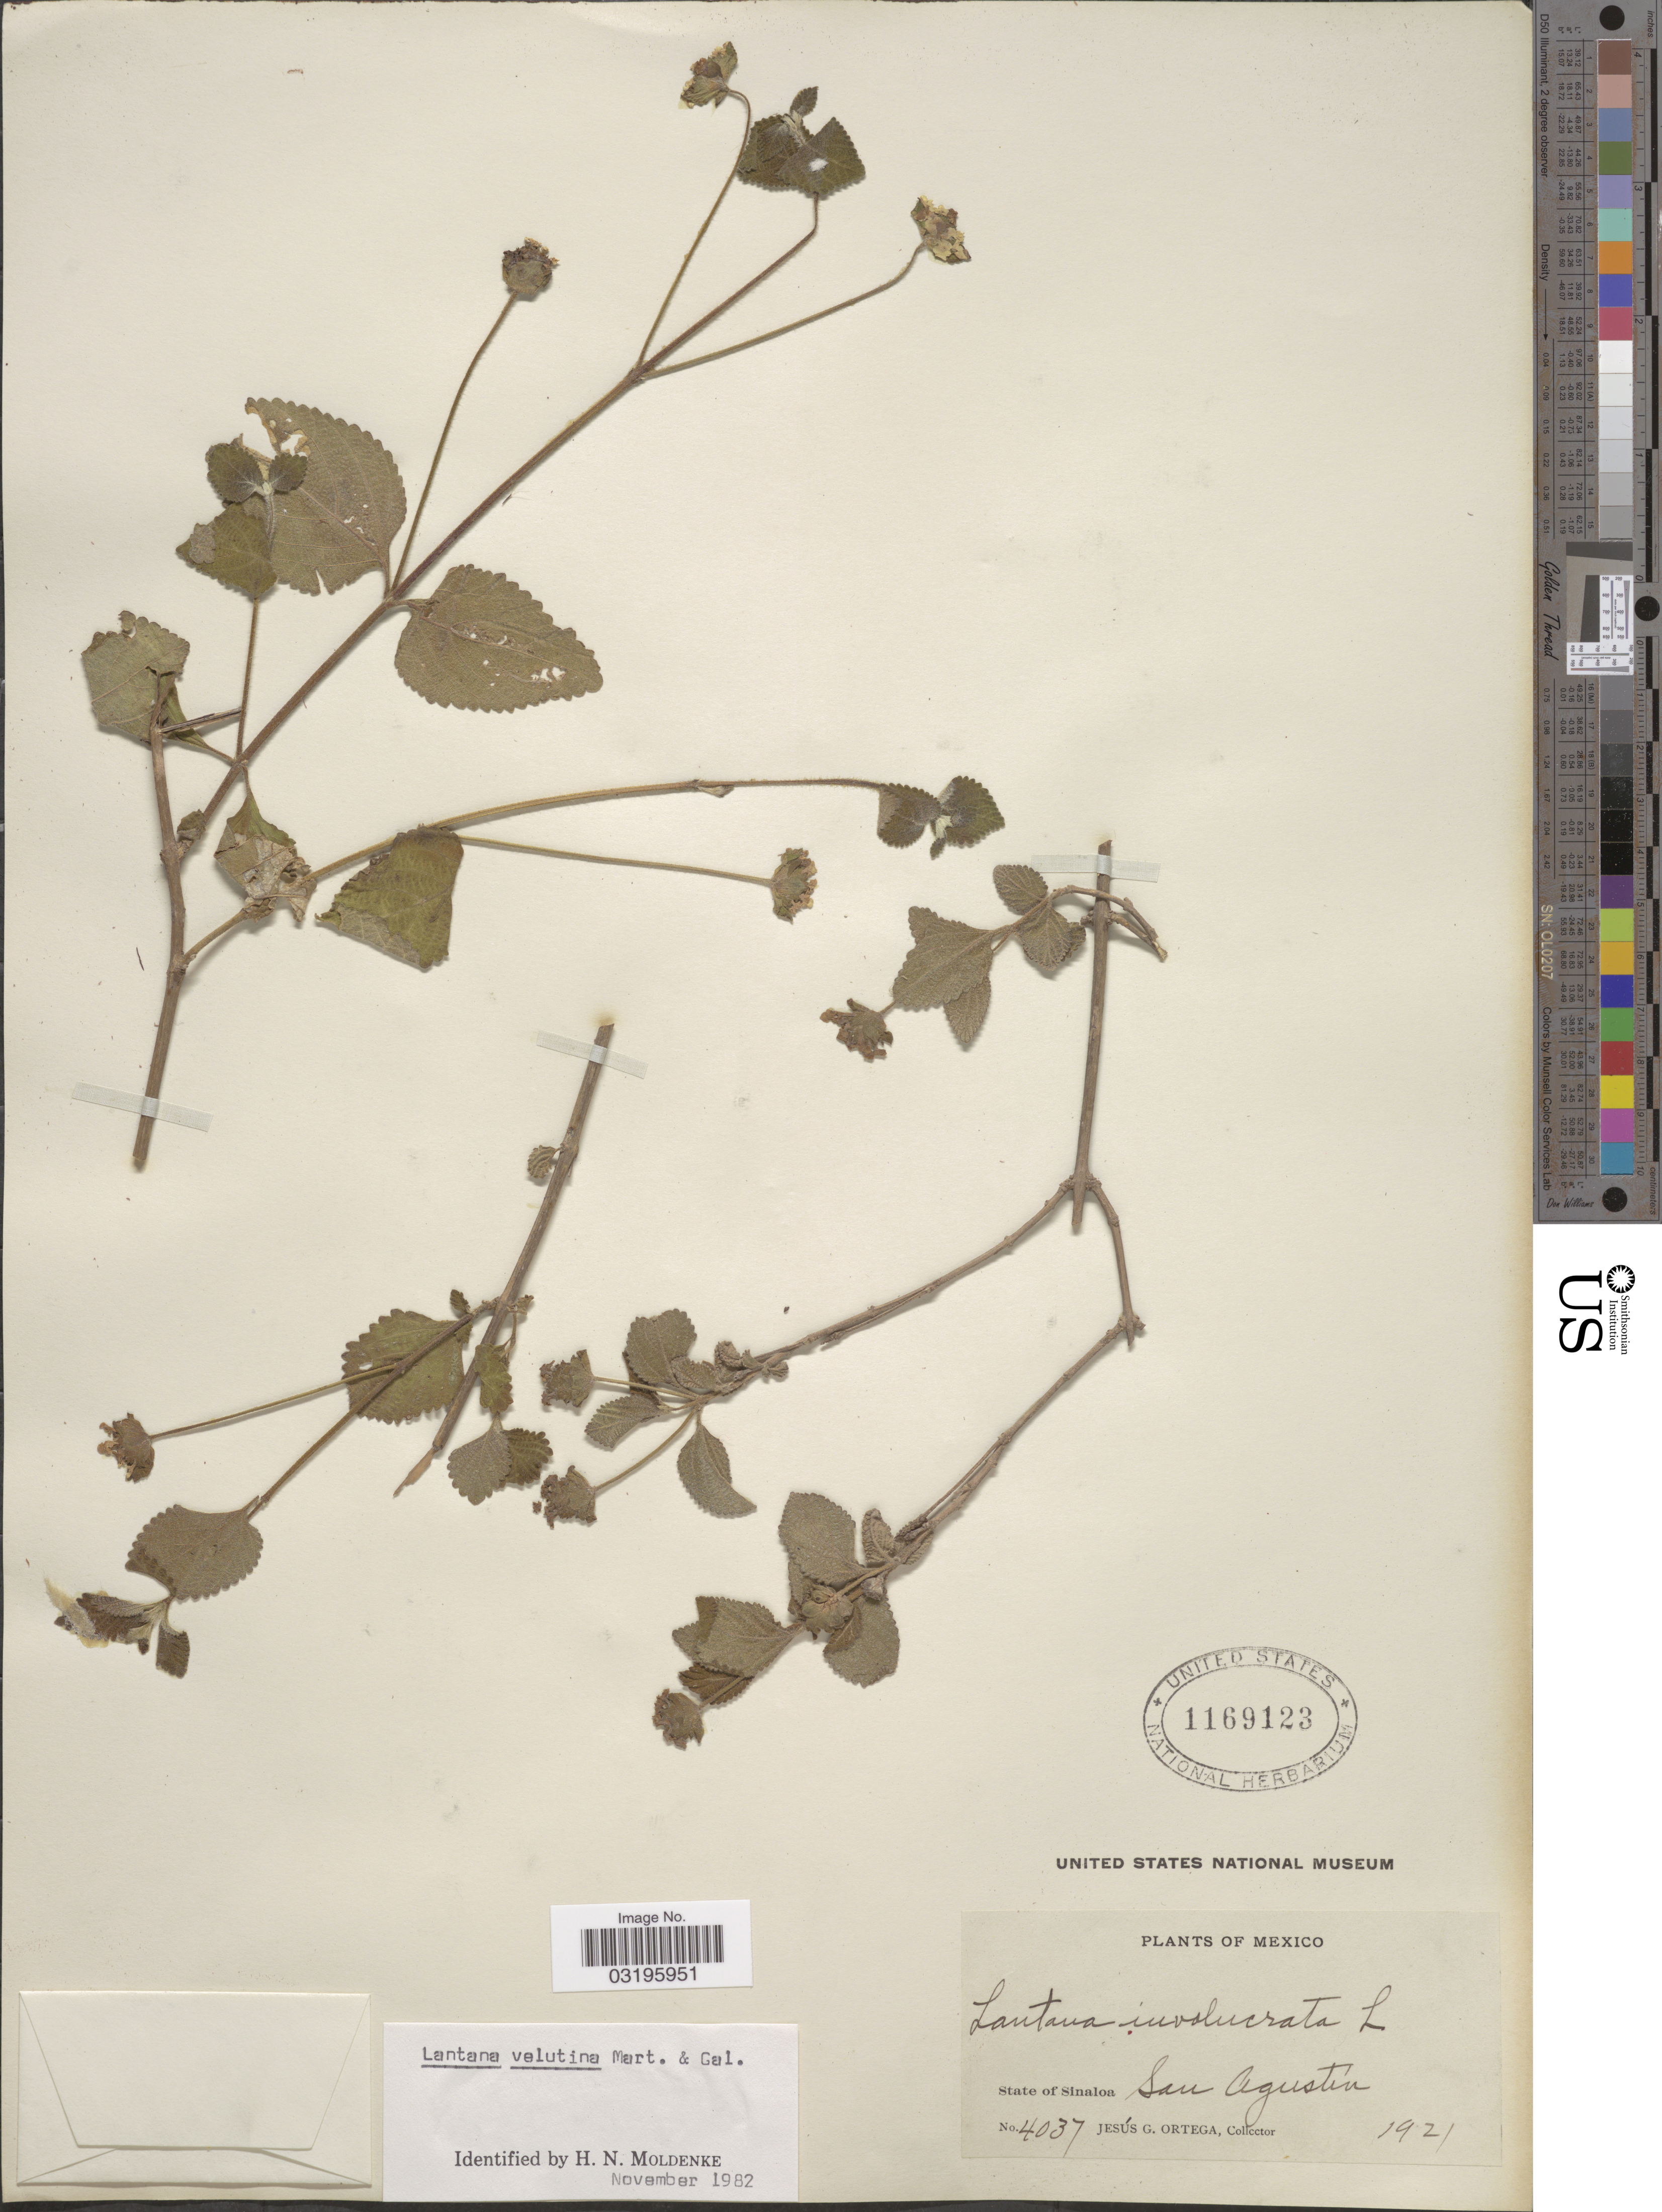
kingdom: Plantae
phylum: Tracheophyta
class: Magnoliopsida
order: Lamiales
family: Verbenaceae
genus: Lantana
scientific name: Lantana velutina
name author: M. Martens & Galeotti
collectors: J. Ortega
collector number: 4037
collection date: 1921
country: Mexico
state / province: Sinaloa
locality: San Agustín.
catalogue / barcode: US 1169123